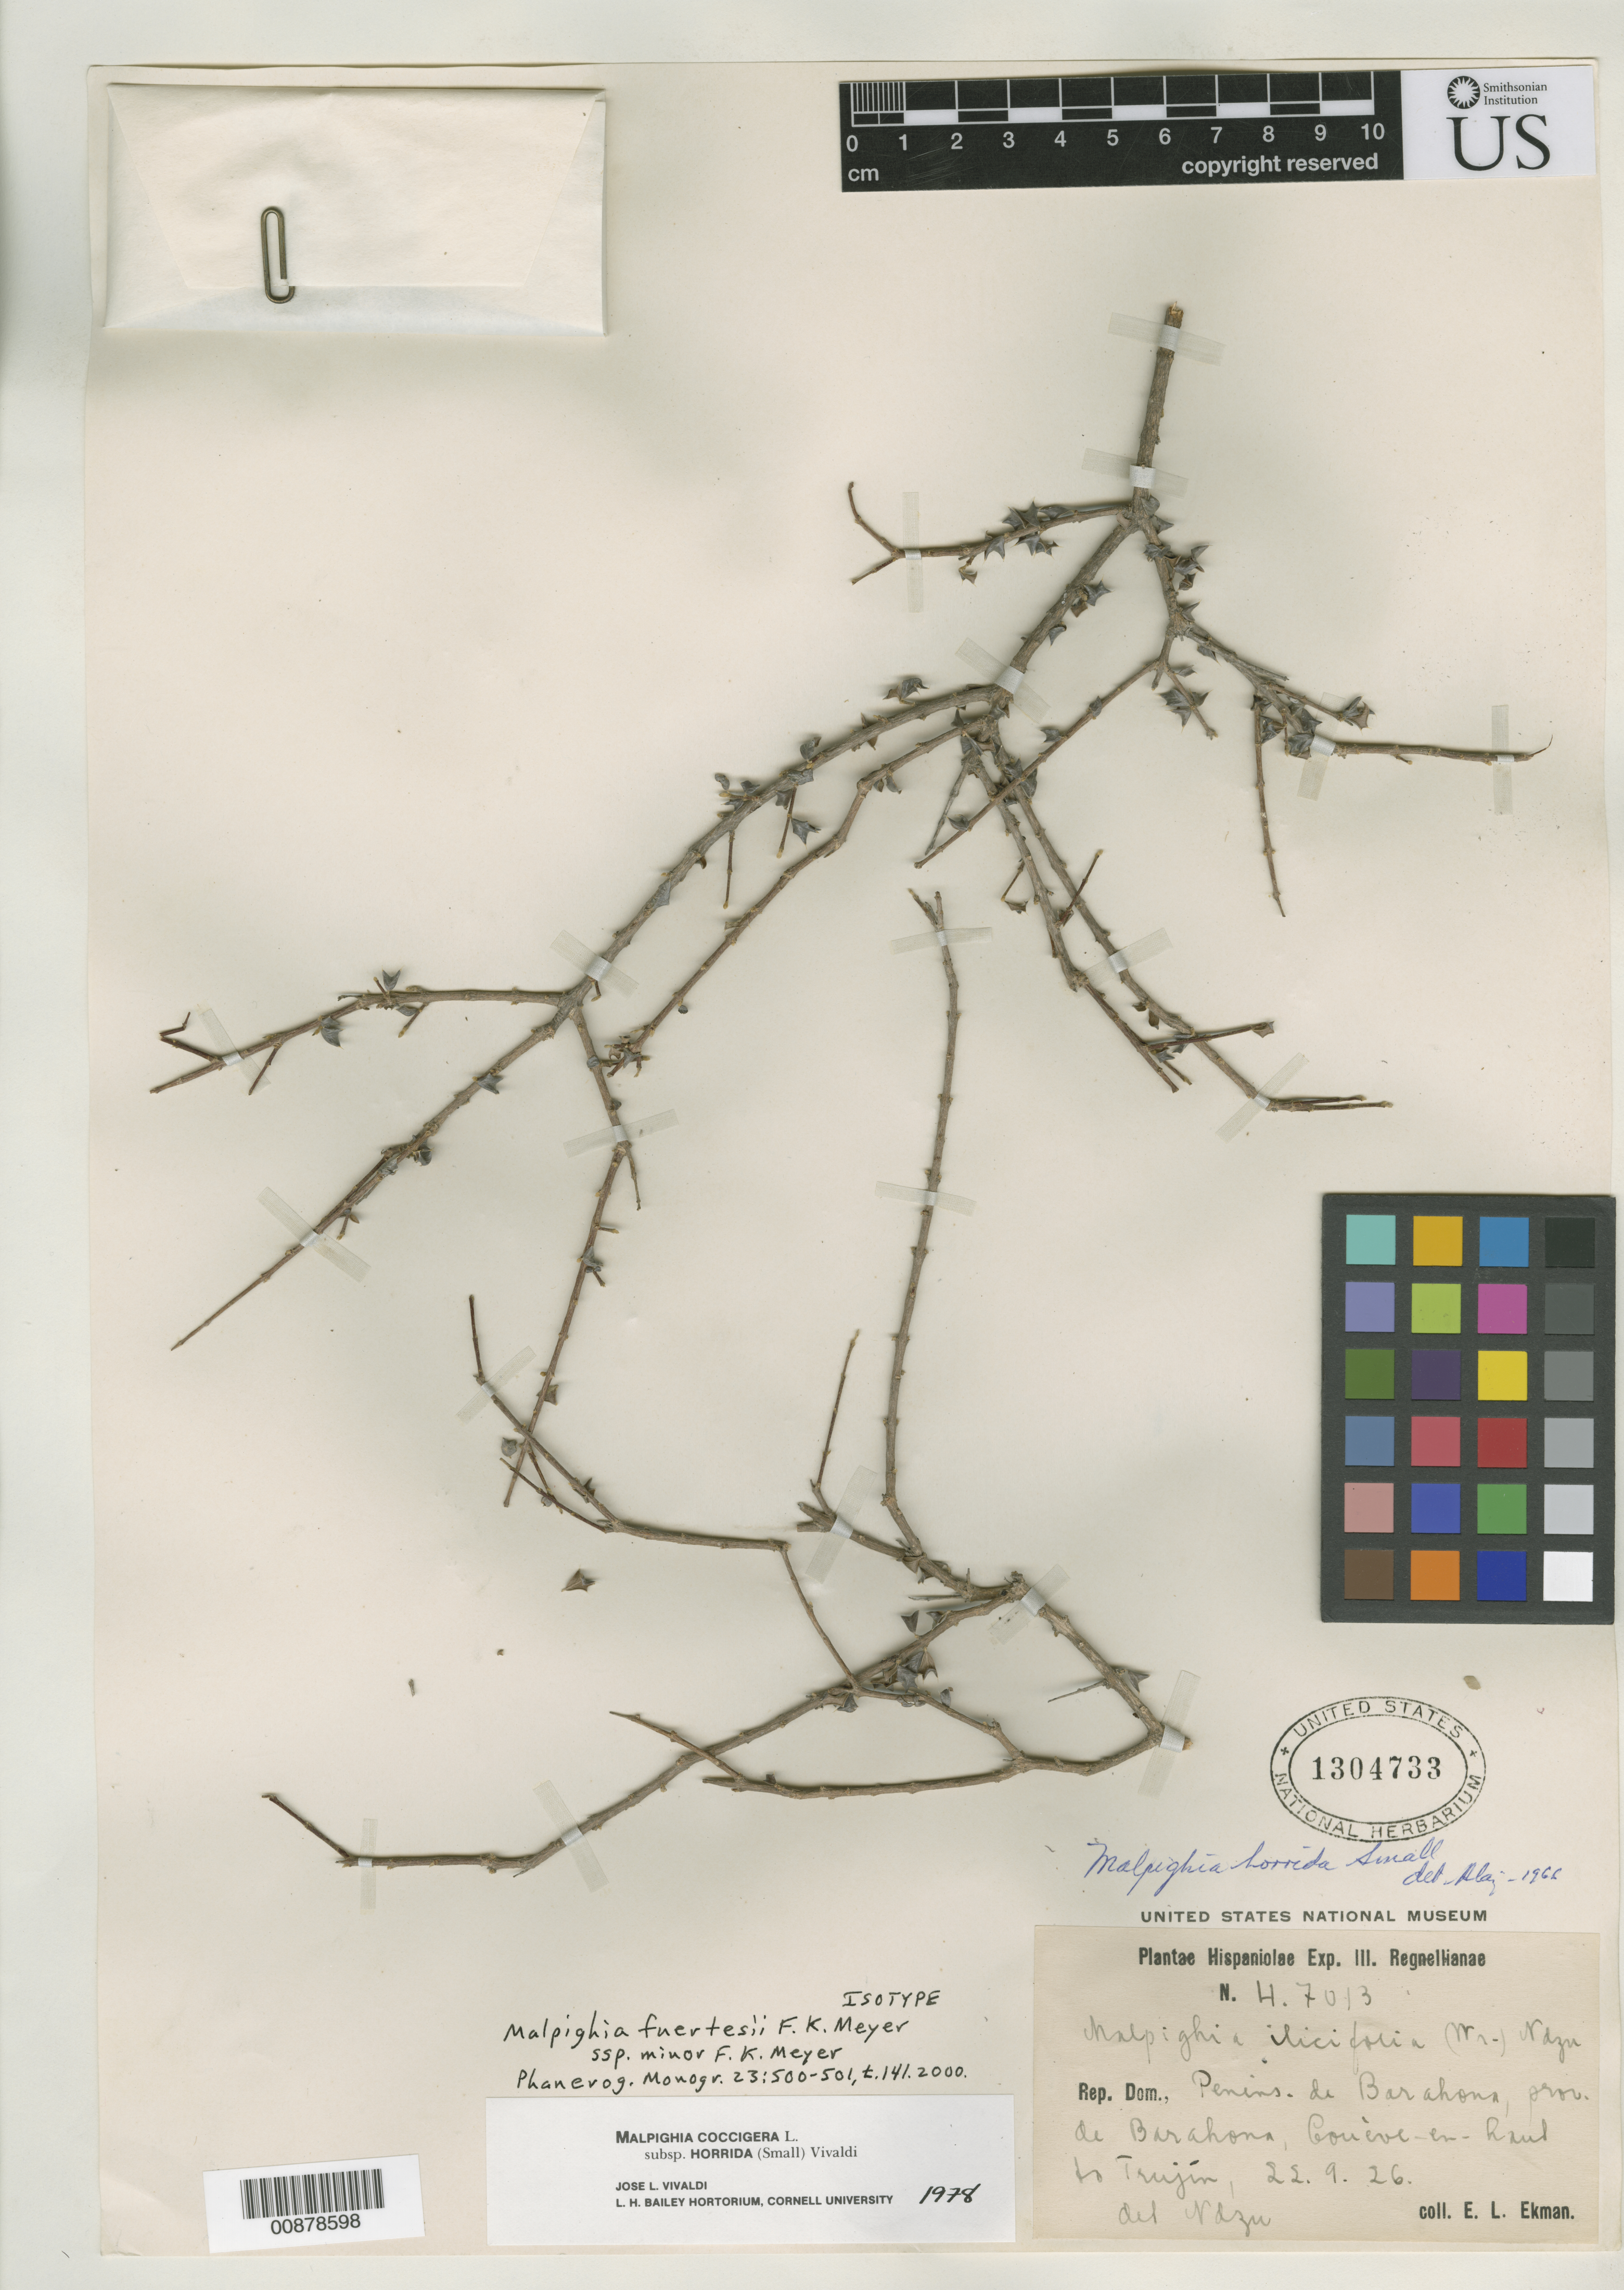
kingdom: Plantae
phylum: Tracheophyta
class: Magnoliopsida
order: Malpighiales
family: Malpighiaceae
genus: Malpighia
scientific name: Malpighia fuertesii subsp. minor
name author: F.K. Mey.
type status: Isotype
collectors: E. L. Ekman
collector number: H 7013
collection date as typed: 22 Sep 1926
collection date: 1926-09-22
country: Dominican Republic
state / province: Barahona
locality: Rep. Dom., Penins. De Barahona, prov. De Barahona, Couève-en-haut to Trujín.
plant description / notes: Previously annotated by J.L Vivaldi (1978) as Malpighia coccigera subsp. Horrida (Small) Vivaldi.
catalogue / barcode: US 1304733